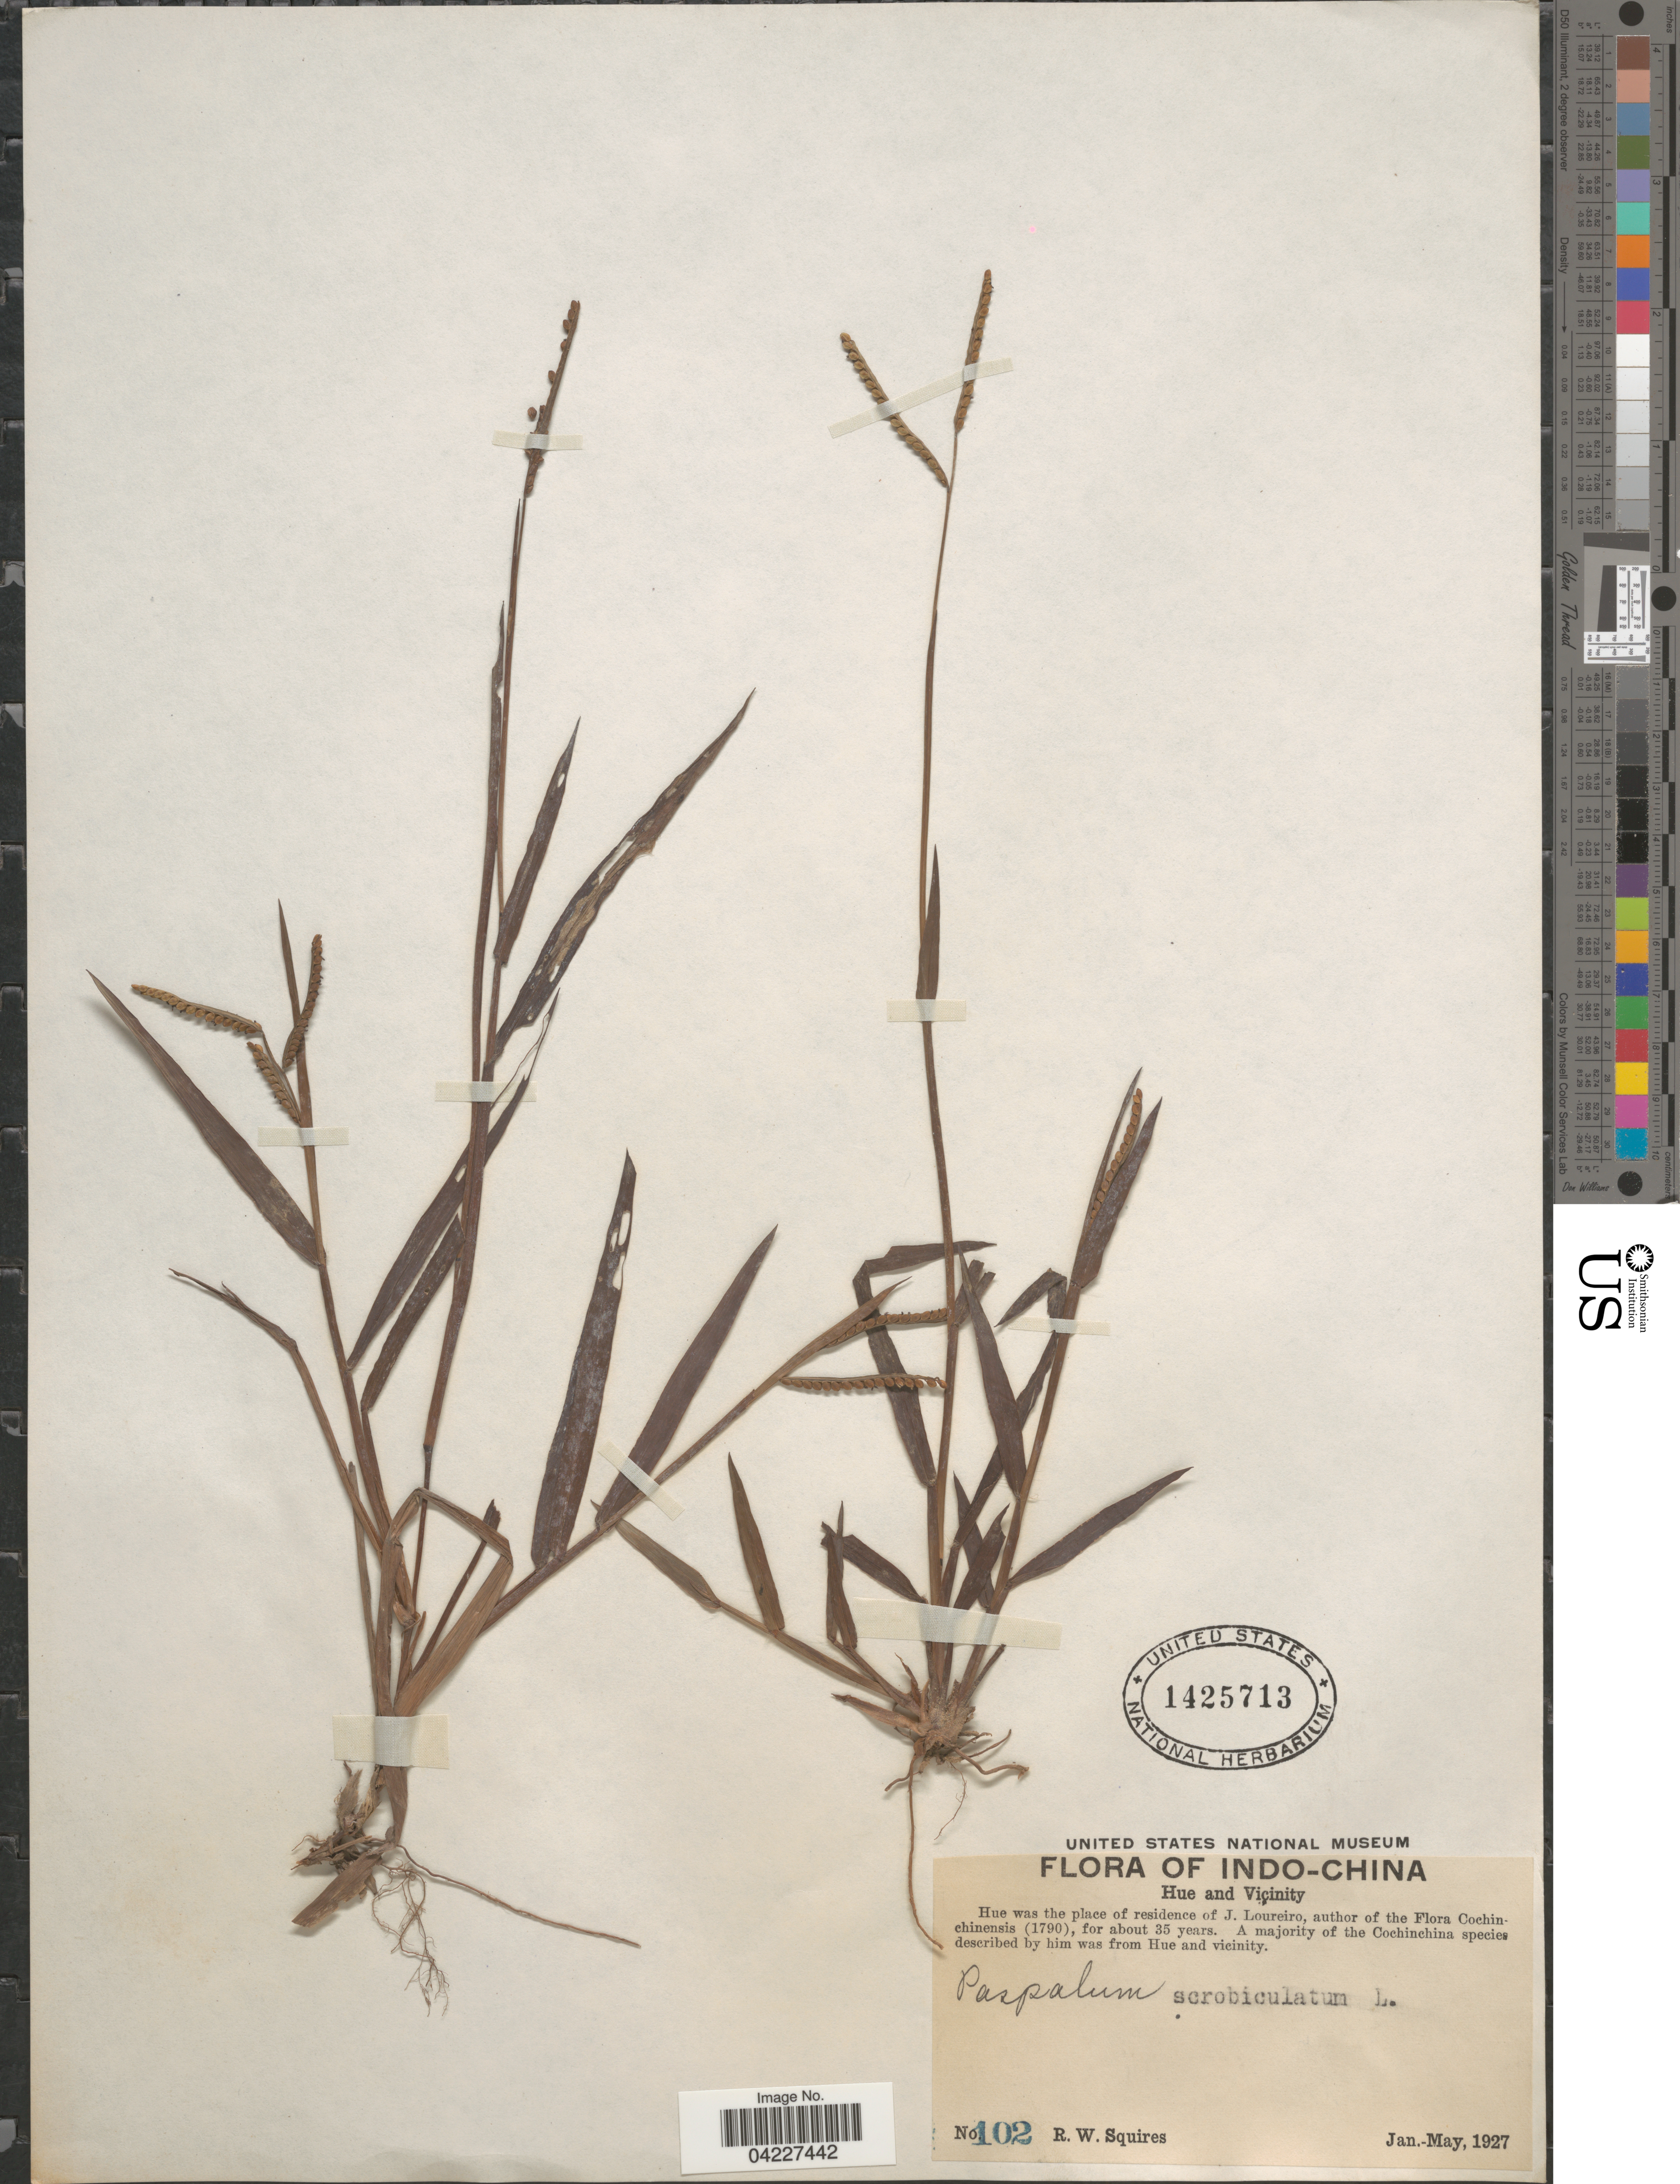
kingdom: Plantae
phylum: Tracheophyta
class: Liliopsida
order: Poales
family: Poaceae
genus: Paspalum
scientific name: Paspalum scrobiculatum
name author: L.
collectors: R. Squires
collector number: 102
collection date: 1927-01/1927-05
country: Vietnam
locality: Indo-China. Hue and Vicinity.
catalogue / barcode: US 1425713